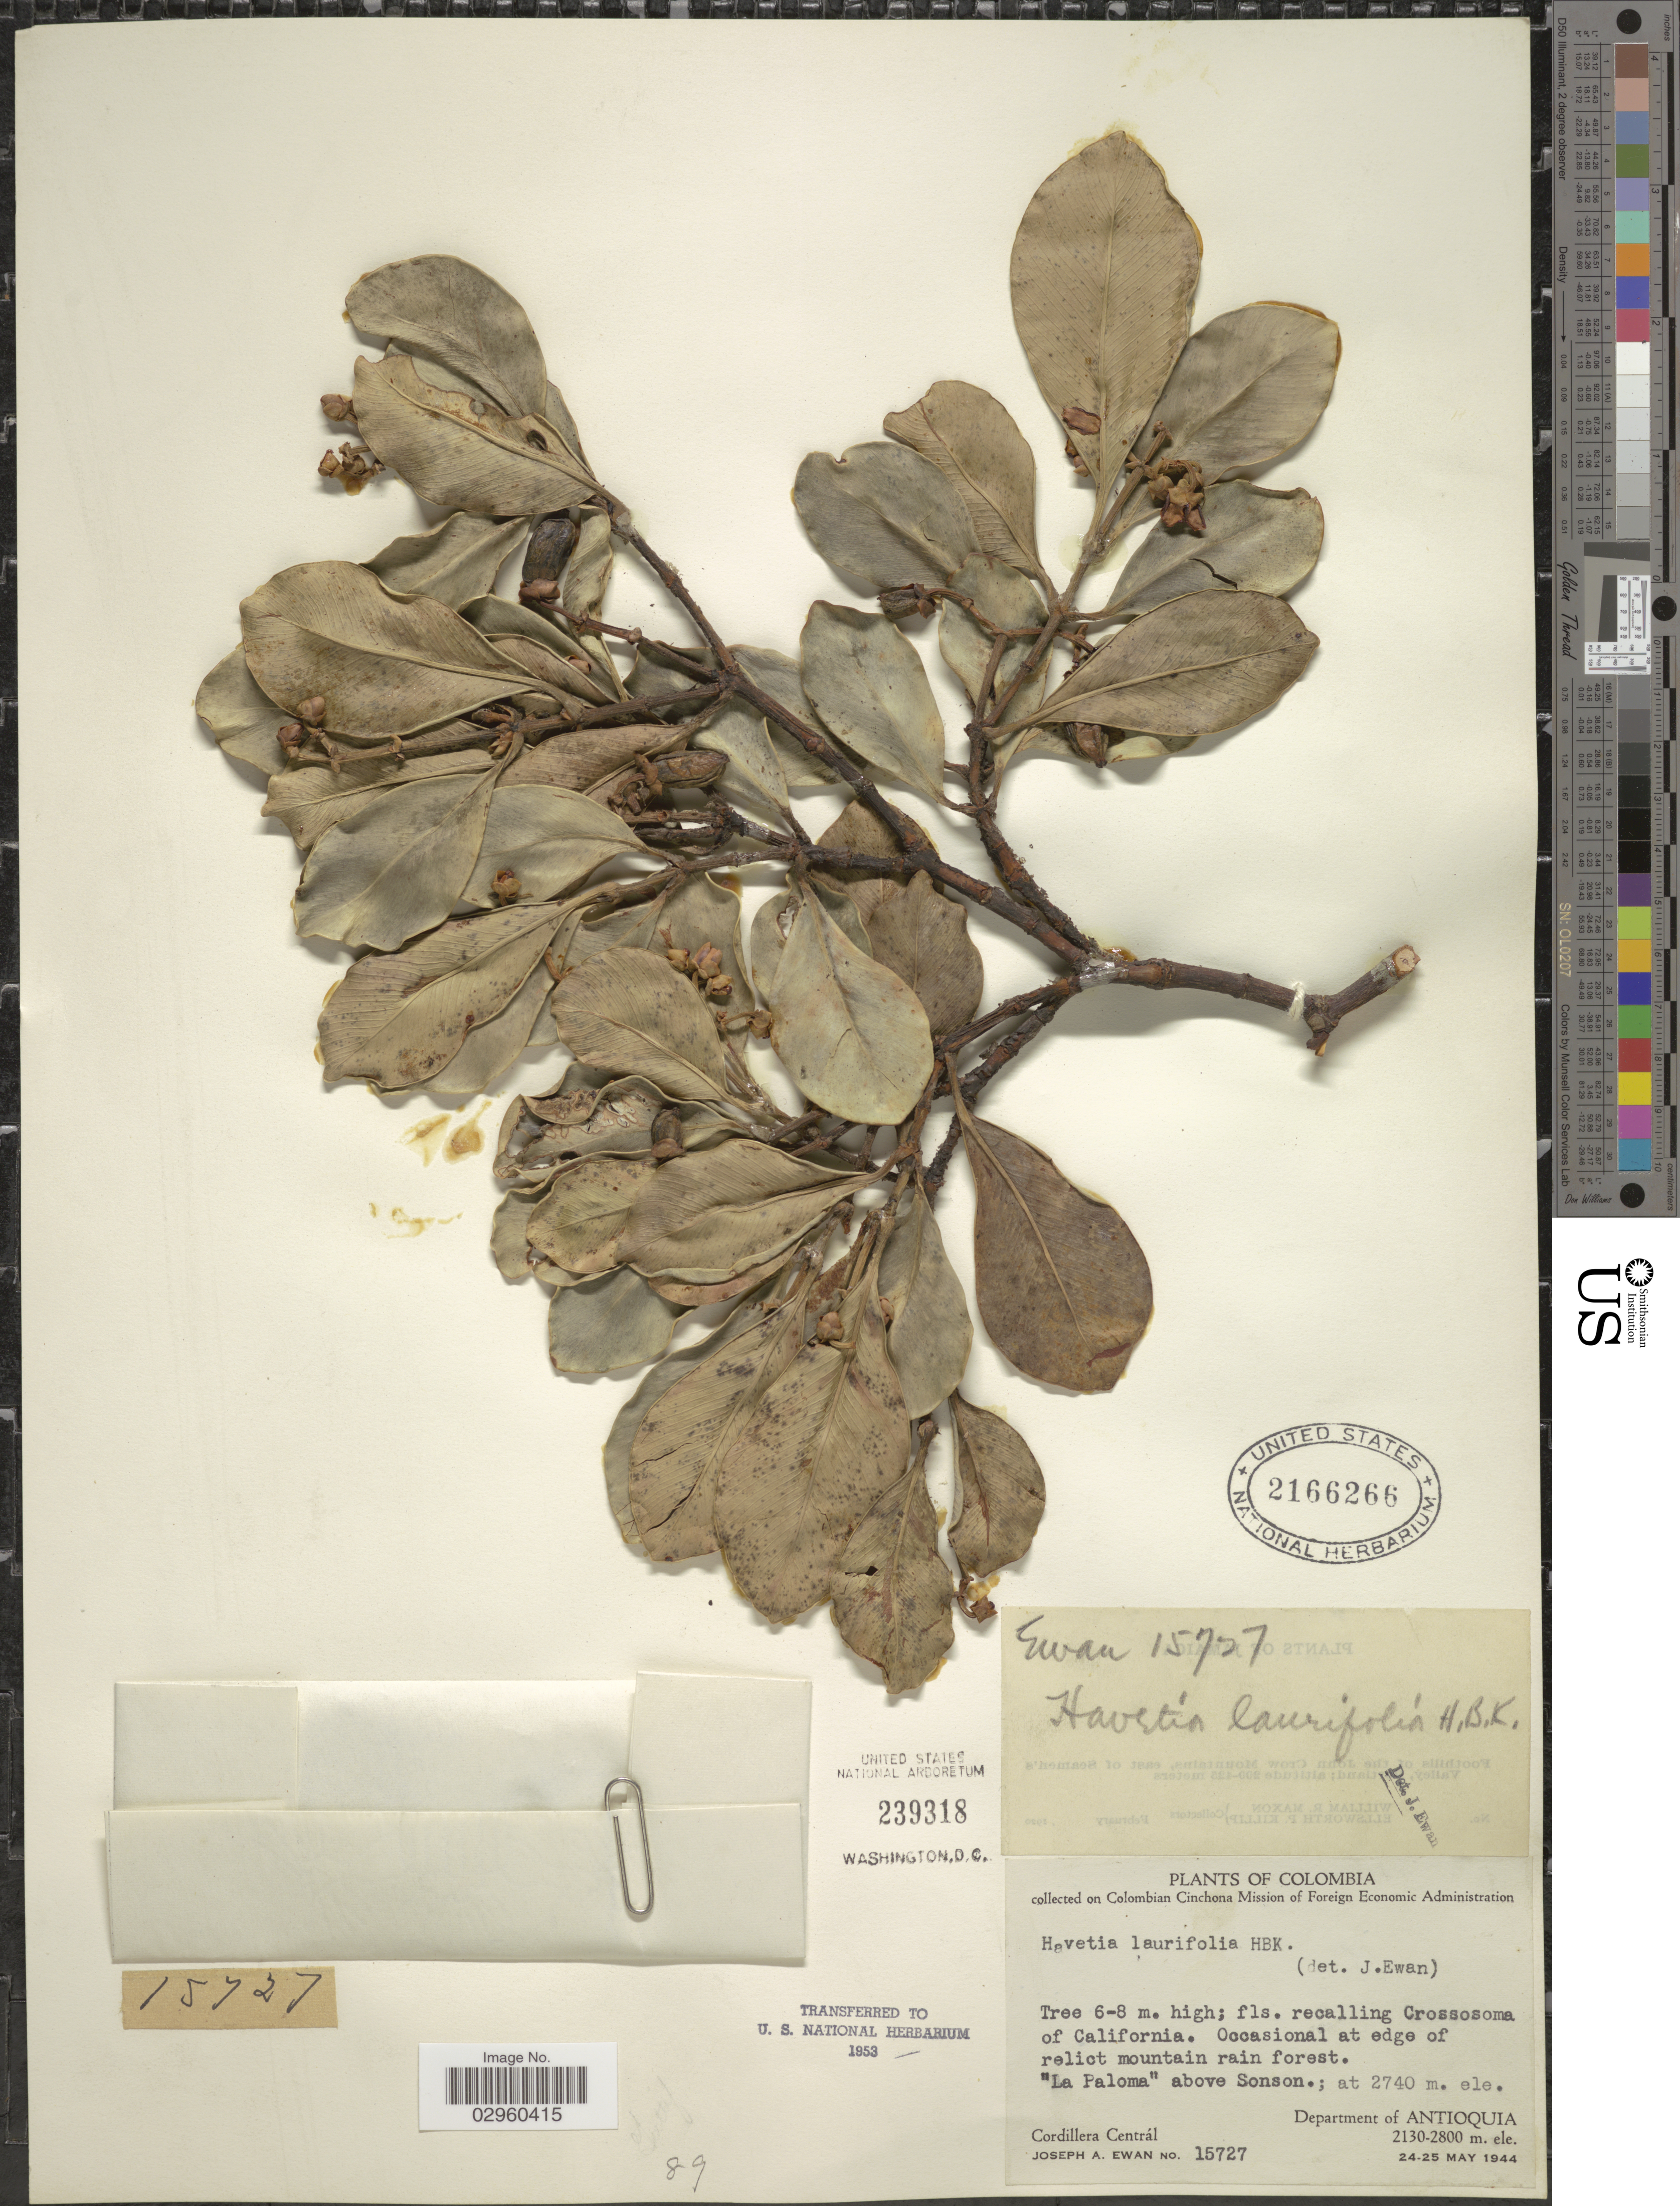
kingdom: Plantae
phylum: Tracheophyta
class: Magnoliopsida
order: Malpighiales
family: Clusiaceae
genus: Clusia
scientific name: Clusia colombiana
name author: Pipoly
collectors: J. A. Ewan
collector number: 15727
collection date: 1944-05-24/1944-05-25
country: Colombia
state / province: Antioquia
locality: La Paloma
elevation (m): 2130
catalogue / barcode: US 2166266